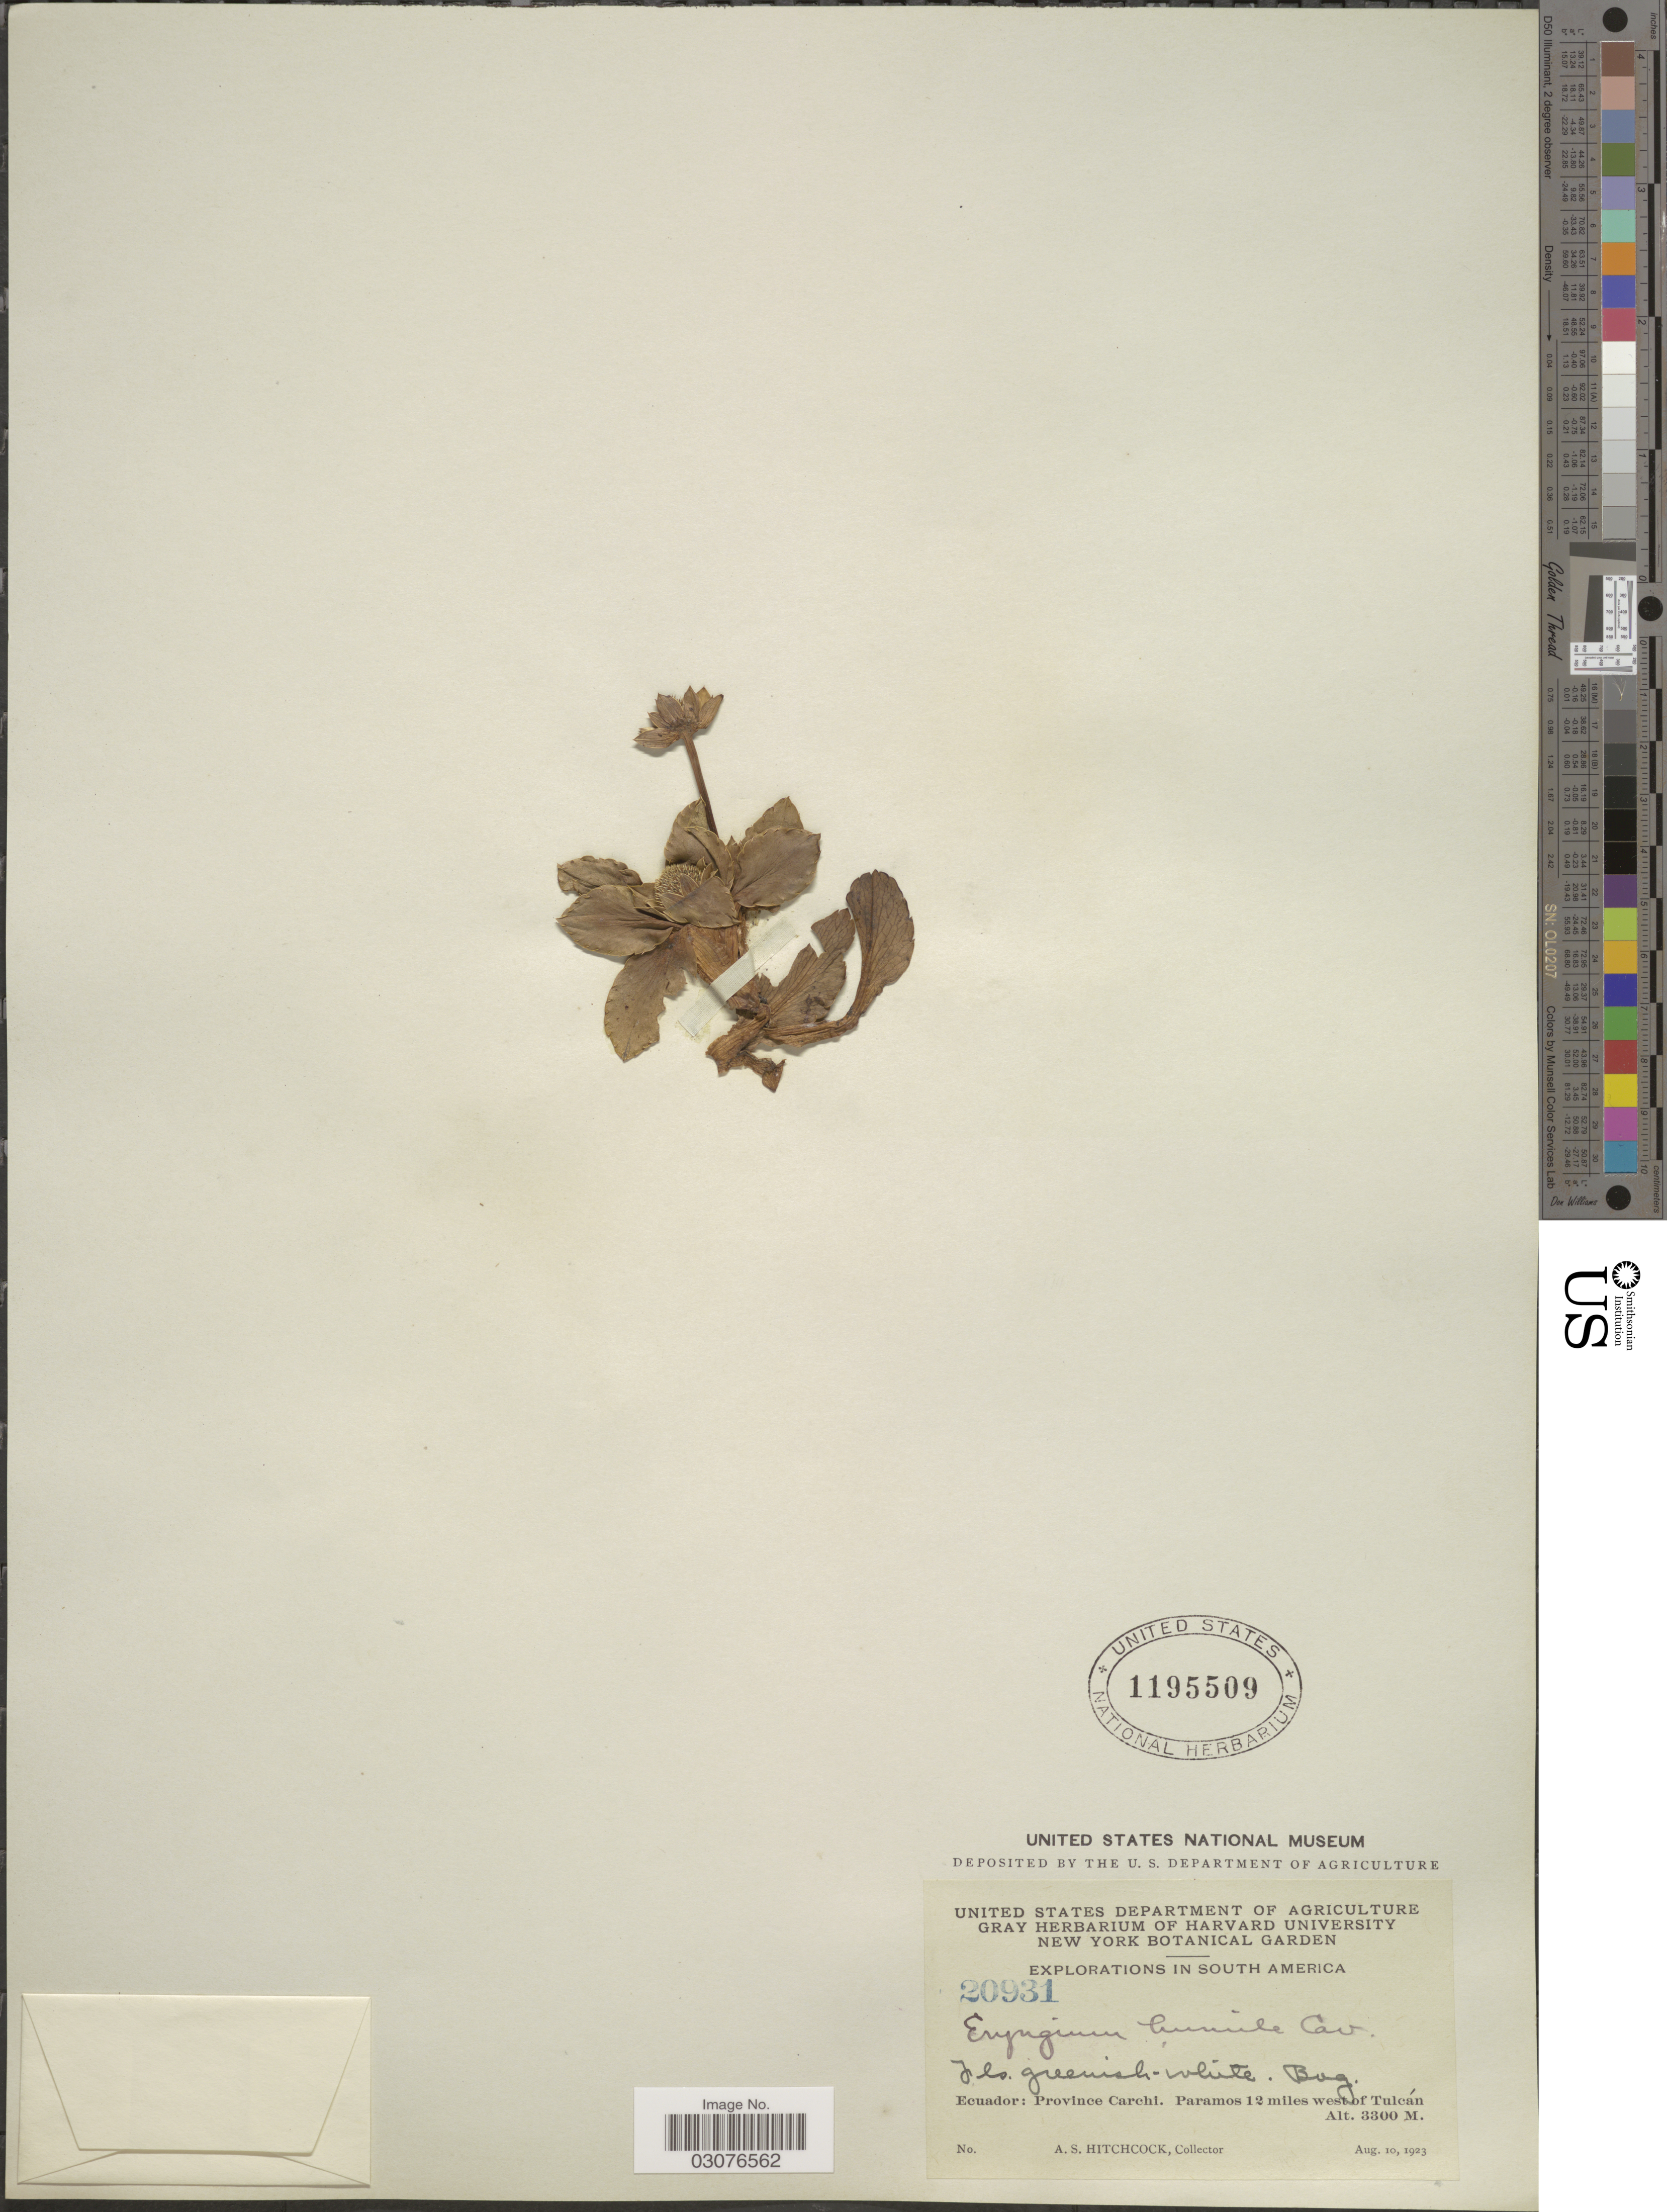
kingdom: Plantae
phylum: Tracheophyta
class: Magnoliopsida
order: Apiales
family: Apiaceae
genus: Eryngium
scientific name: Eryngium bourgatii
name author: Gouan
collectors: A. S. Hitchcock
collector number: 20931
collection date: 1923-08-10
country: Ecuador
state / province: Carchi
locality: Paramos 12 miles west of Tulcán.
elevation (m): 3300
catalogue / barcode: US 1195509